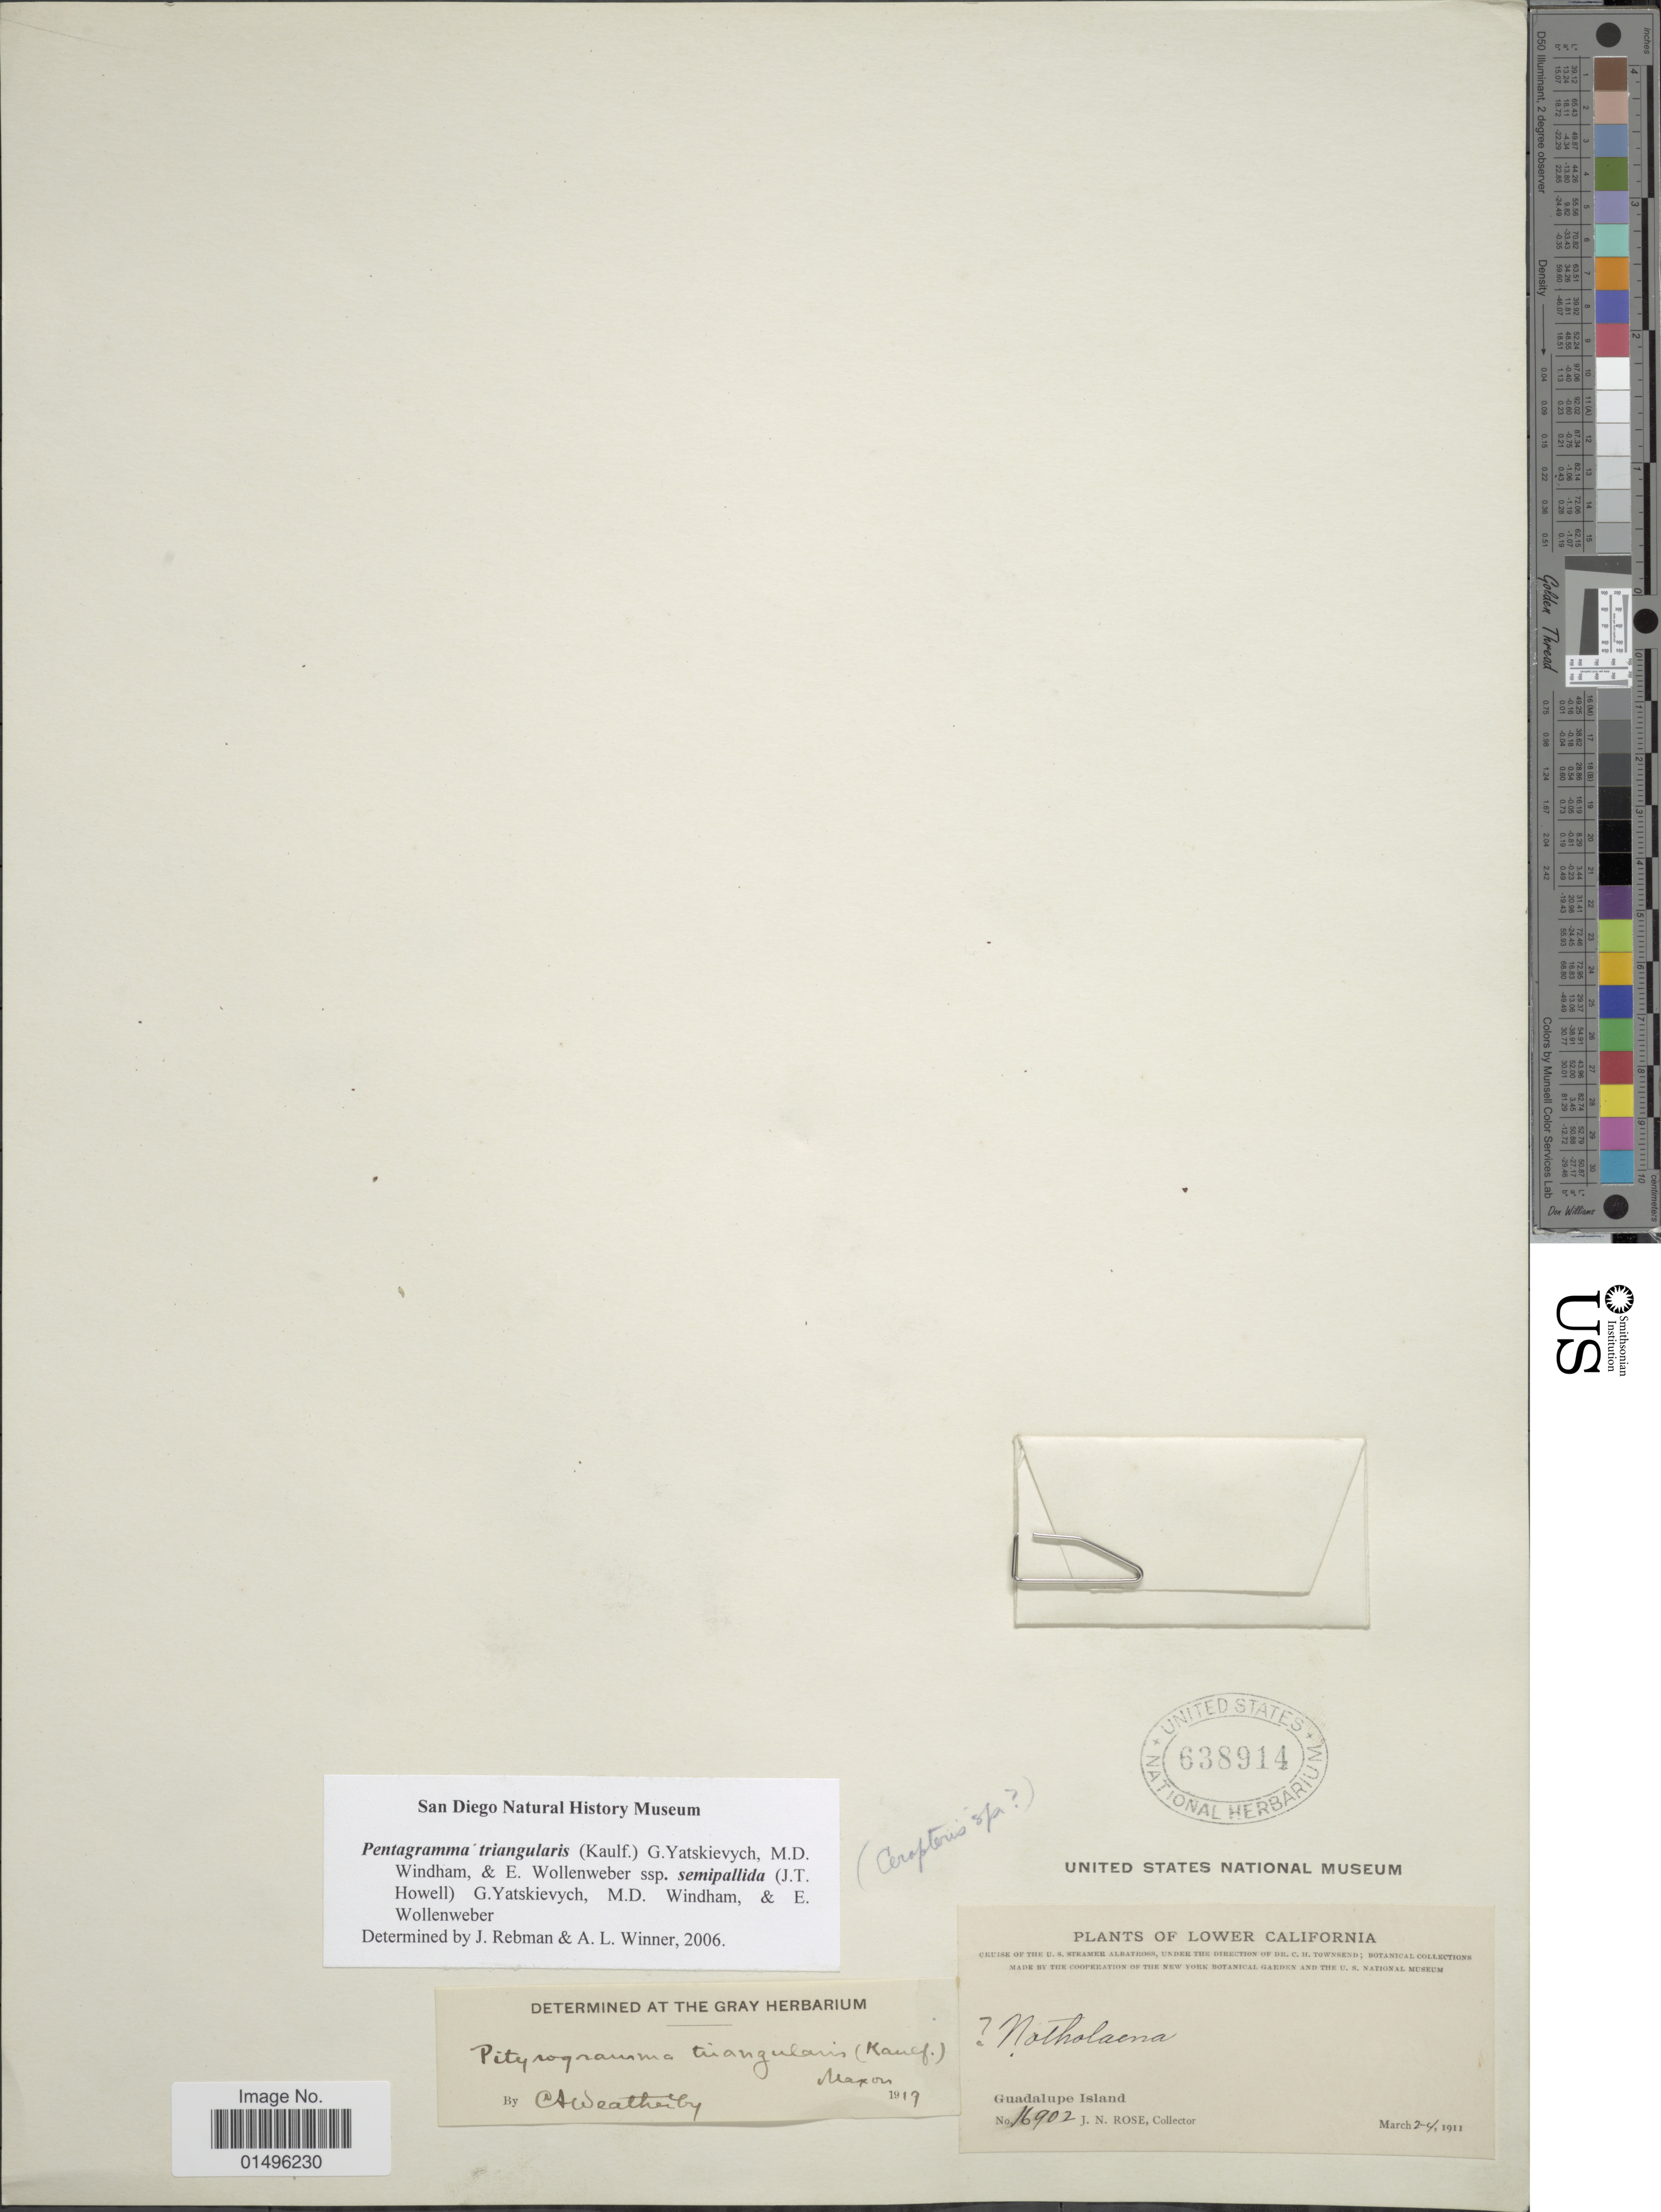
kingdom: Plantae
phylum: Tracheophyta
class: Polypodiopsida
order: Polypodiales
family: Pteridaceae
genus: Pentagramma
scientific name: Pentagramma triangularis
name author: (Kaulf.) Yatsk. et al.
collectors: J. N. Rose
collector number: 16902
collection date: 1911-03-02/1911-03-04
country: Mexico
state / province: Baja California Norte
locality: Lower California, Guadalupe Island.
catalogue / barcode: US 638914